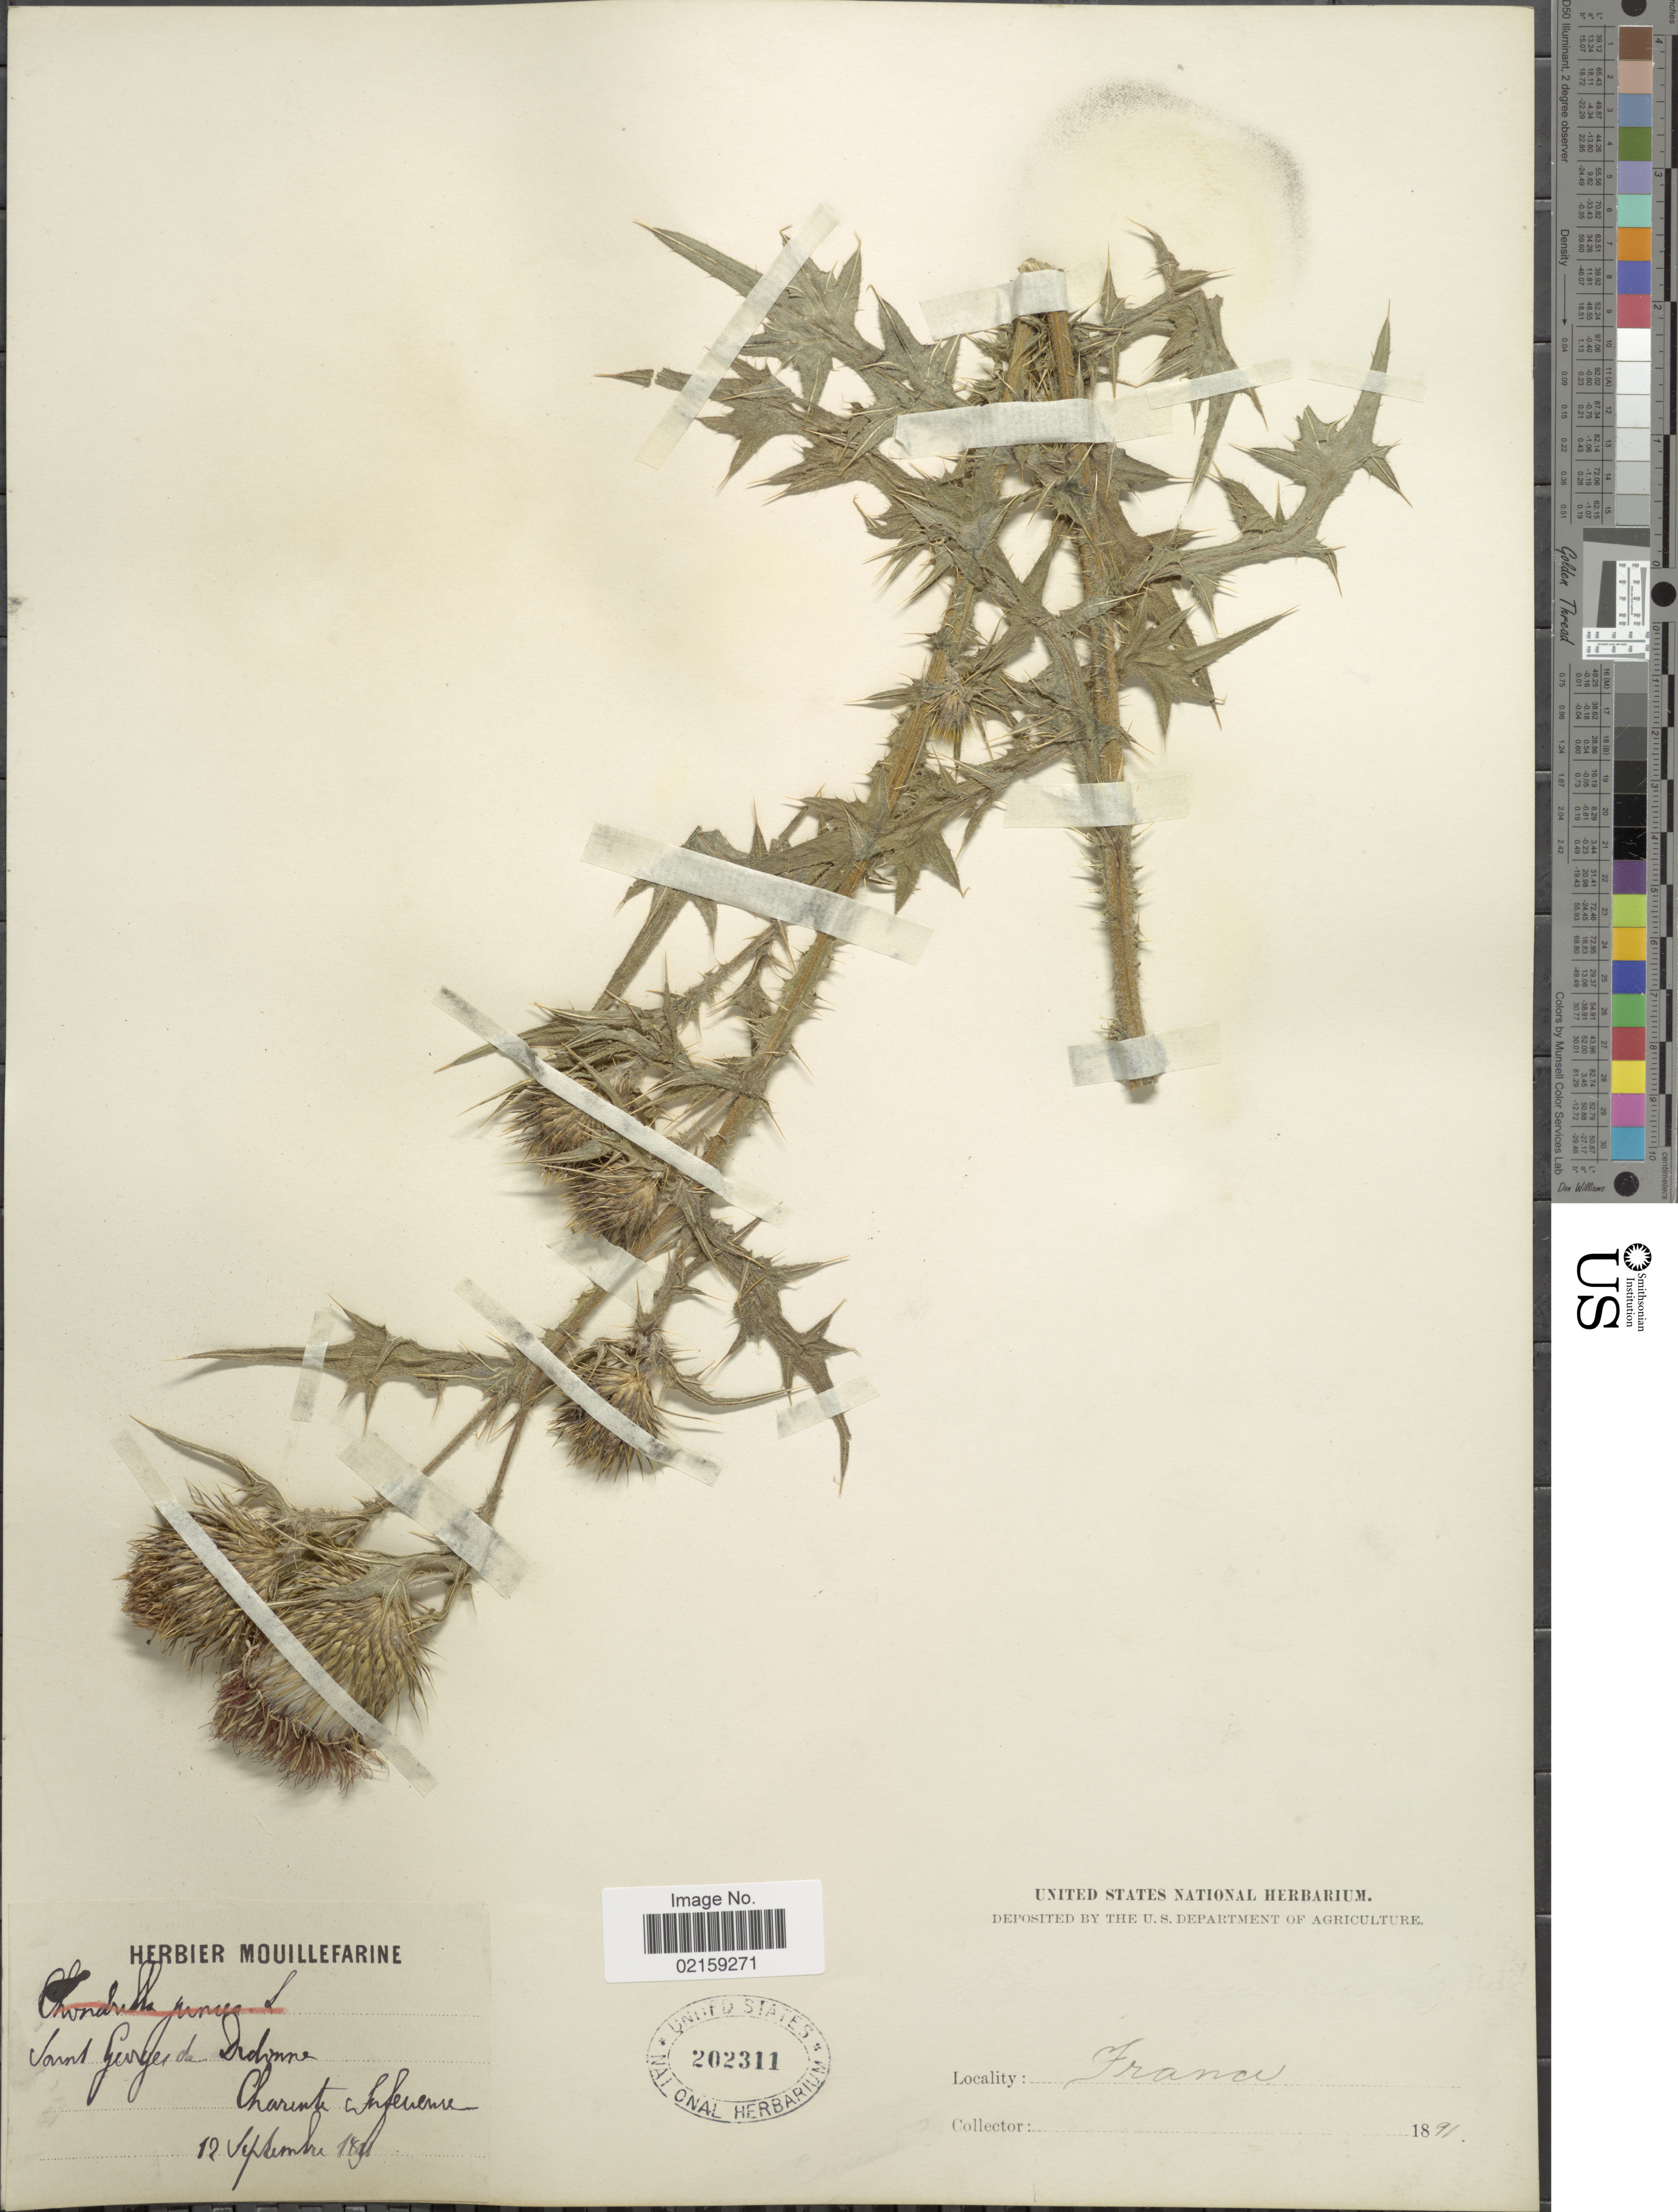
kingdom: Plantae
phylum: Tracheophyta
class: Magnoliopsida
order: Asterales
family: Asteraceae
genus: Cirsium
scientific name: Cirsium sp.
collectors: ex herb. Mouillefarine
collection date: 1891-09-12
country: France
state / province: Nouvelle-Aquitaine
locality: Saint Georges de Didonee, Charente Inférieure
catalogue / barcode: US 202311